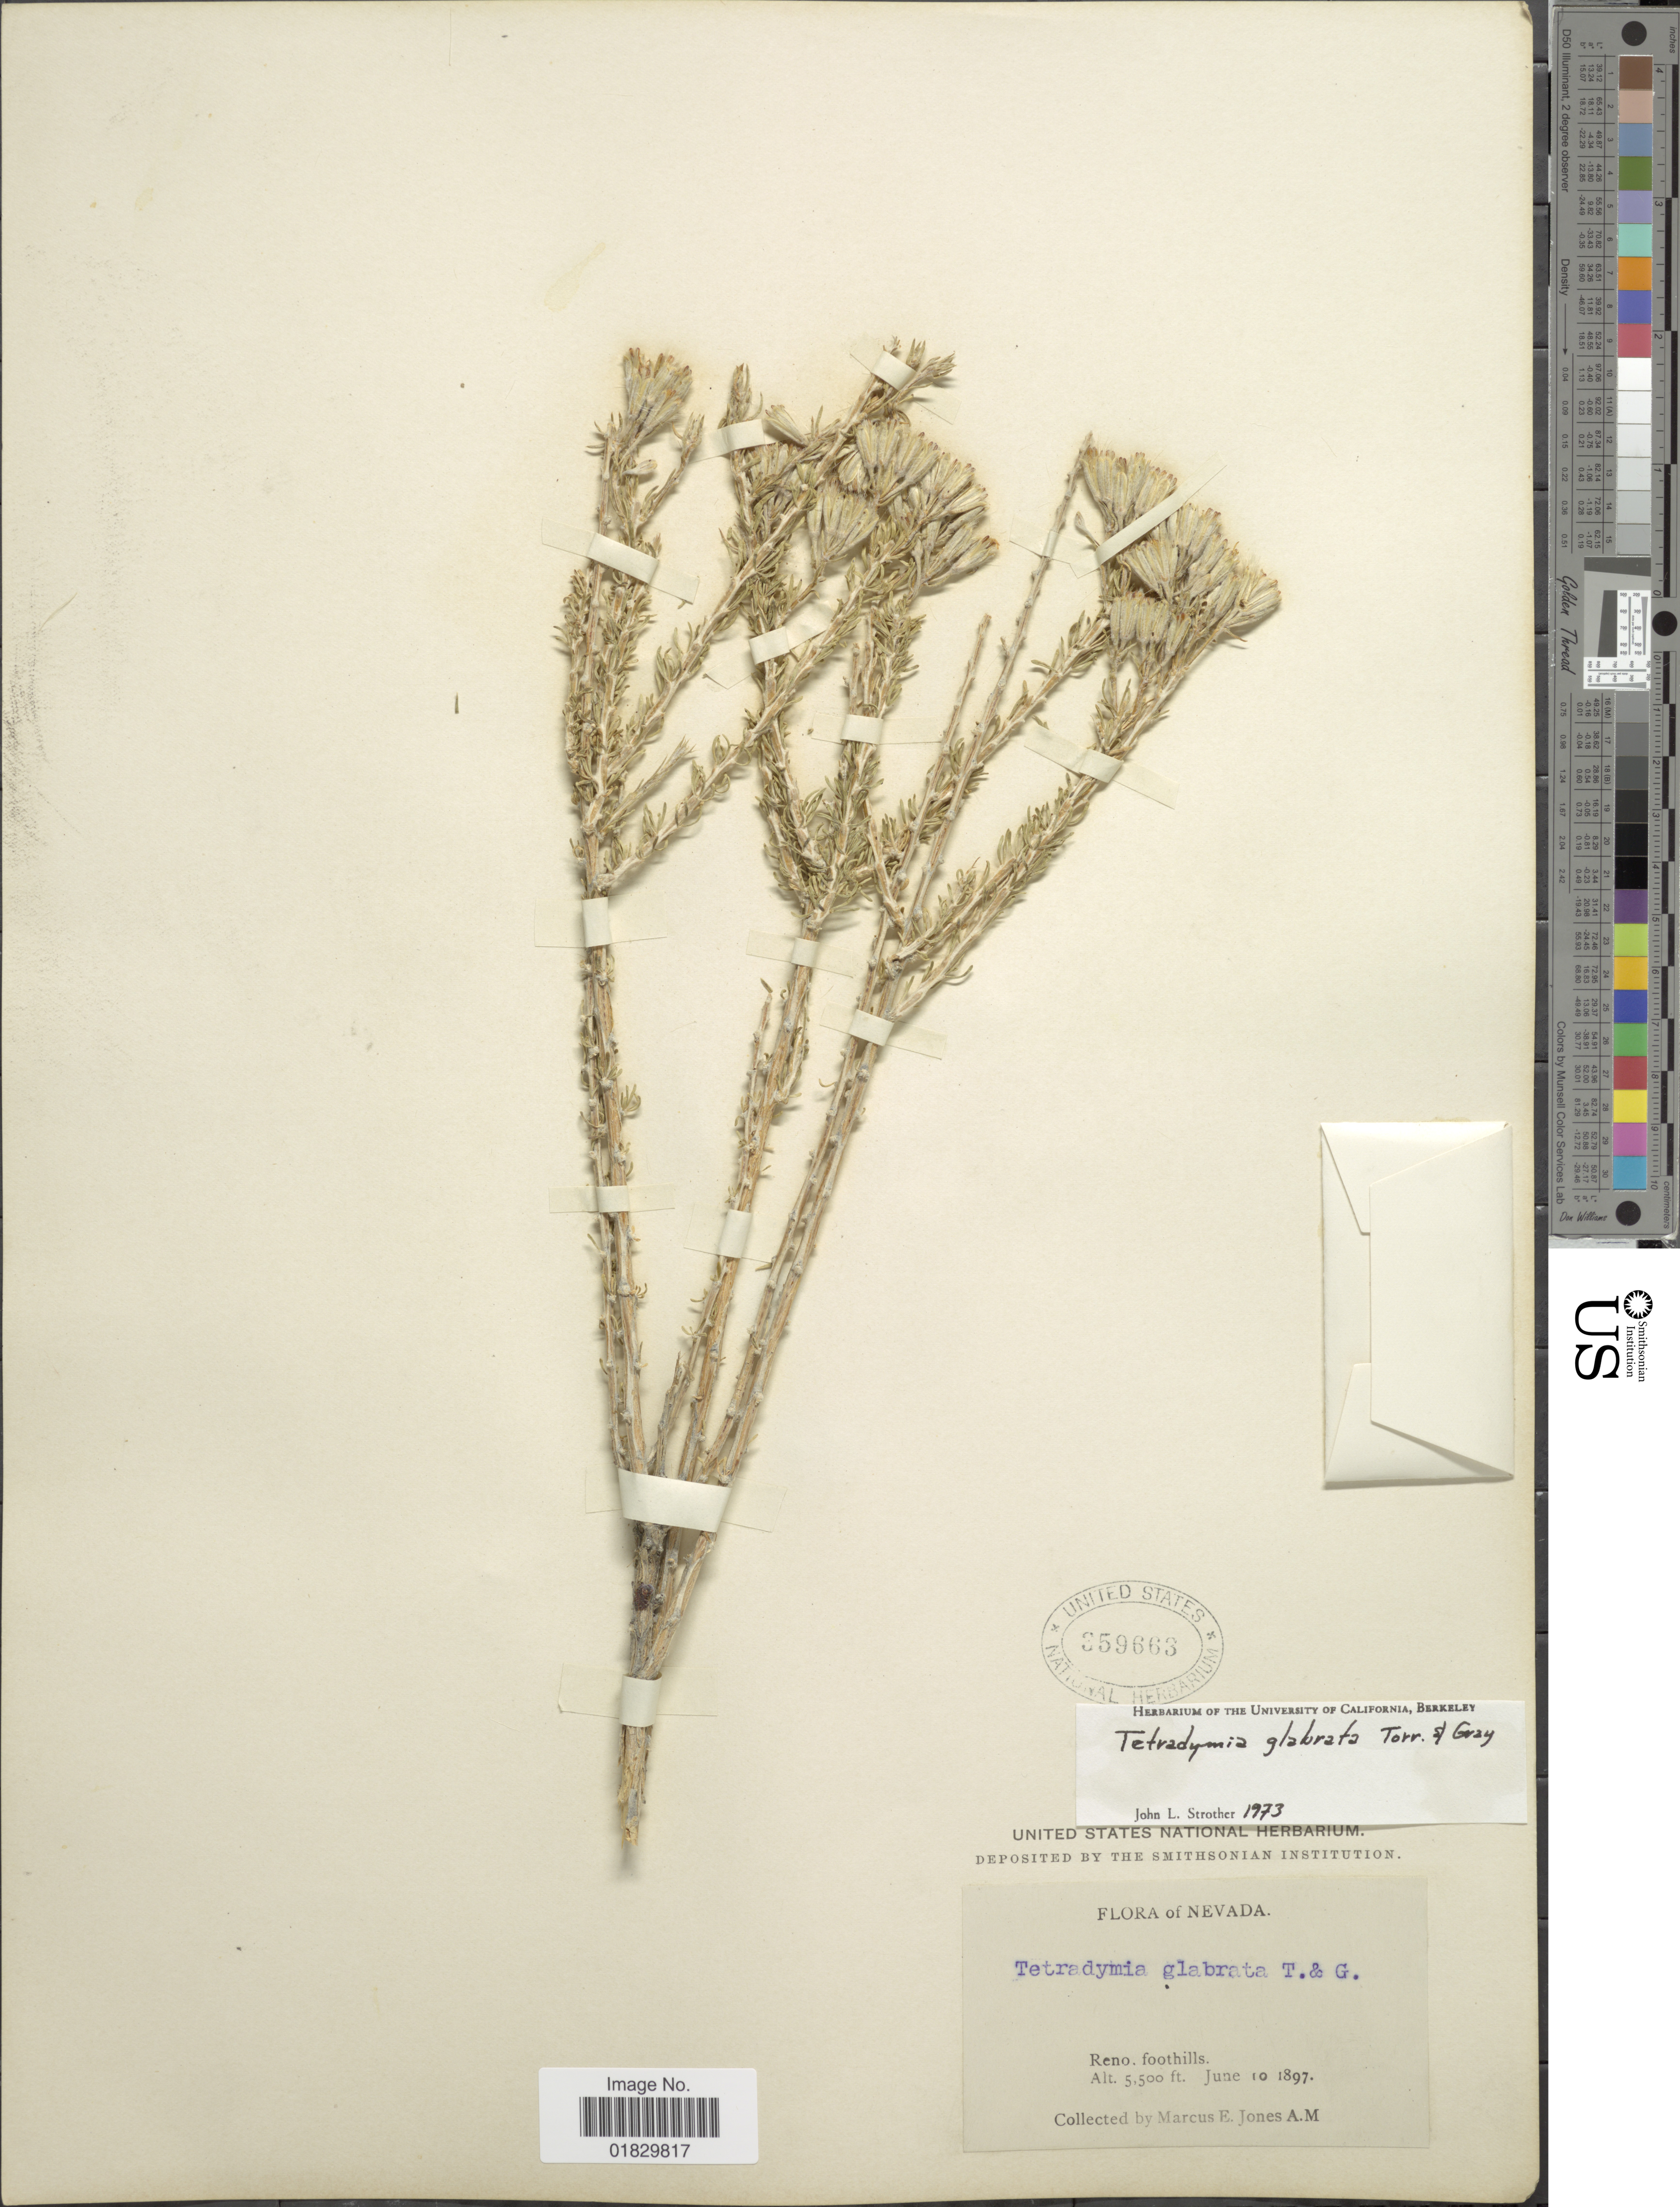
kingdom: Plantae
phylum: Tracheophyta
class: Magnoliopsida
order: Asterales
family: Asteraceae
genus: Tetradymia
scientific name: Tetradymia glabrata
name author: Torr. & A. Gray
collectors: M. E. Jones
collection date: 1897-06-10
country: United States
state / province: Nevada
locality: Reno, foothills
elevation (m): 1676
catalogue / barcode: US 359663